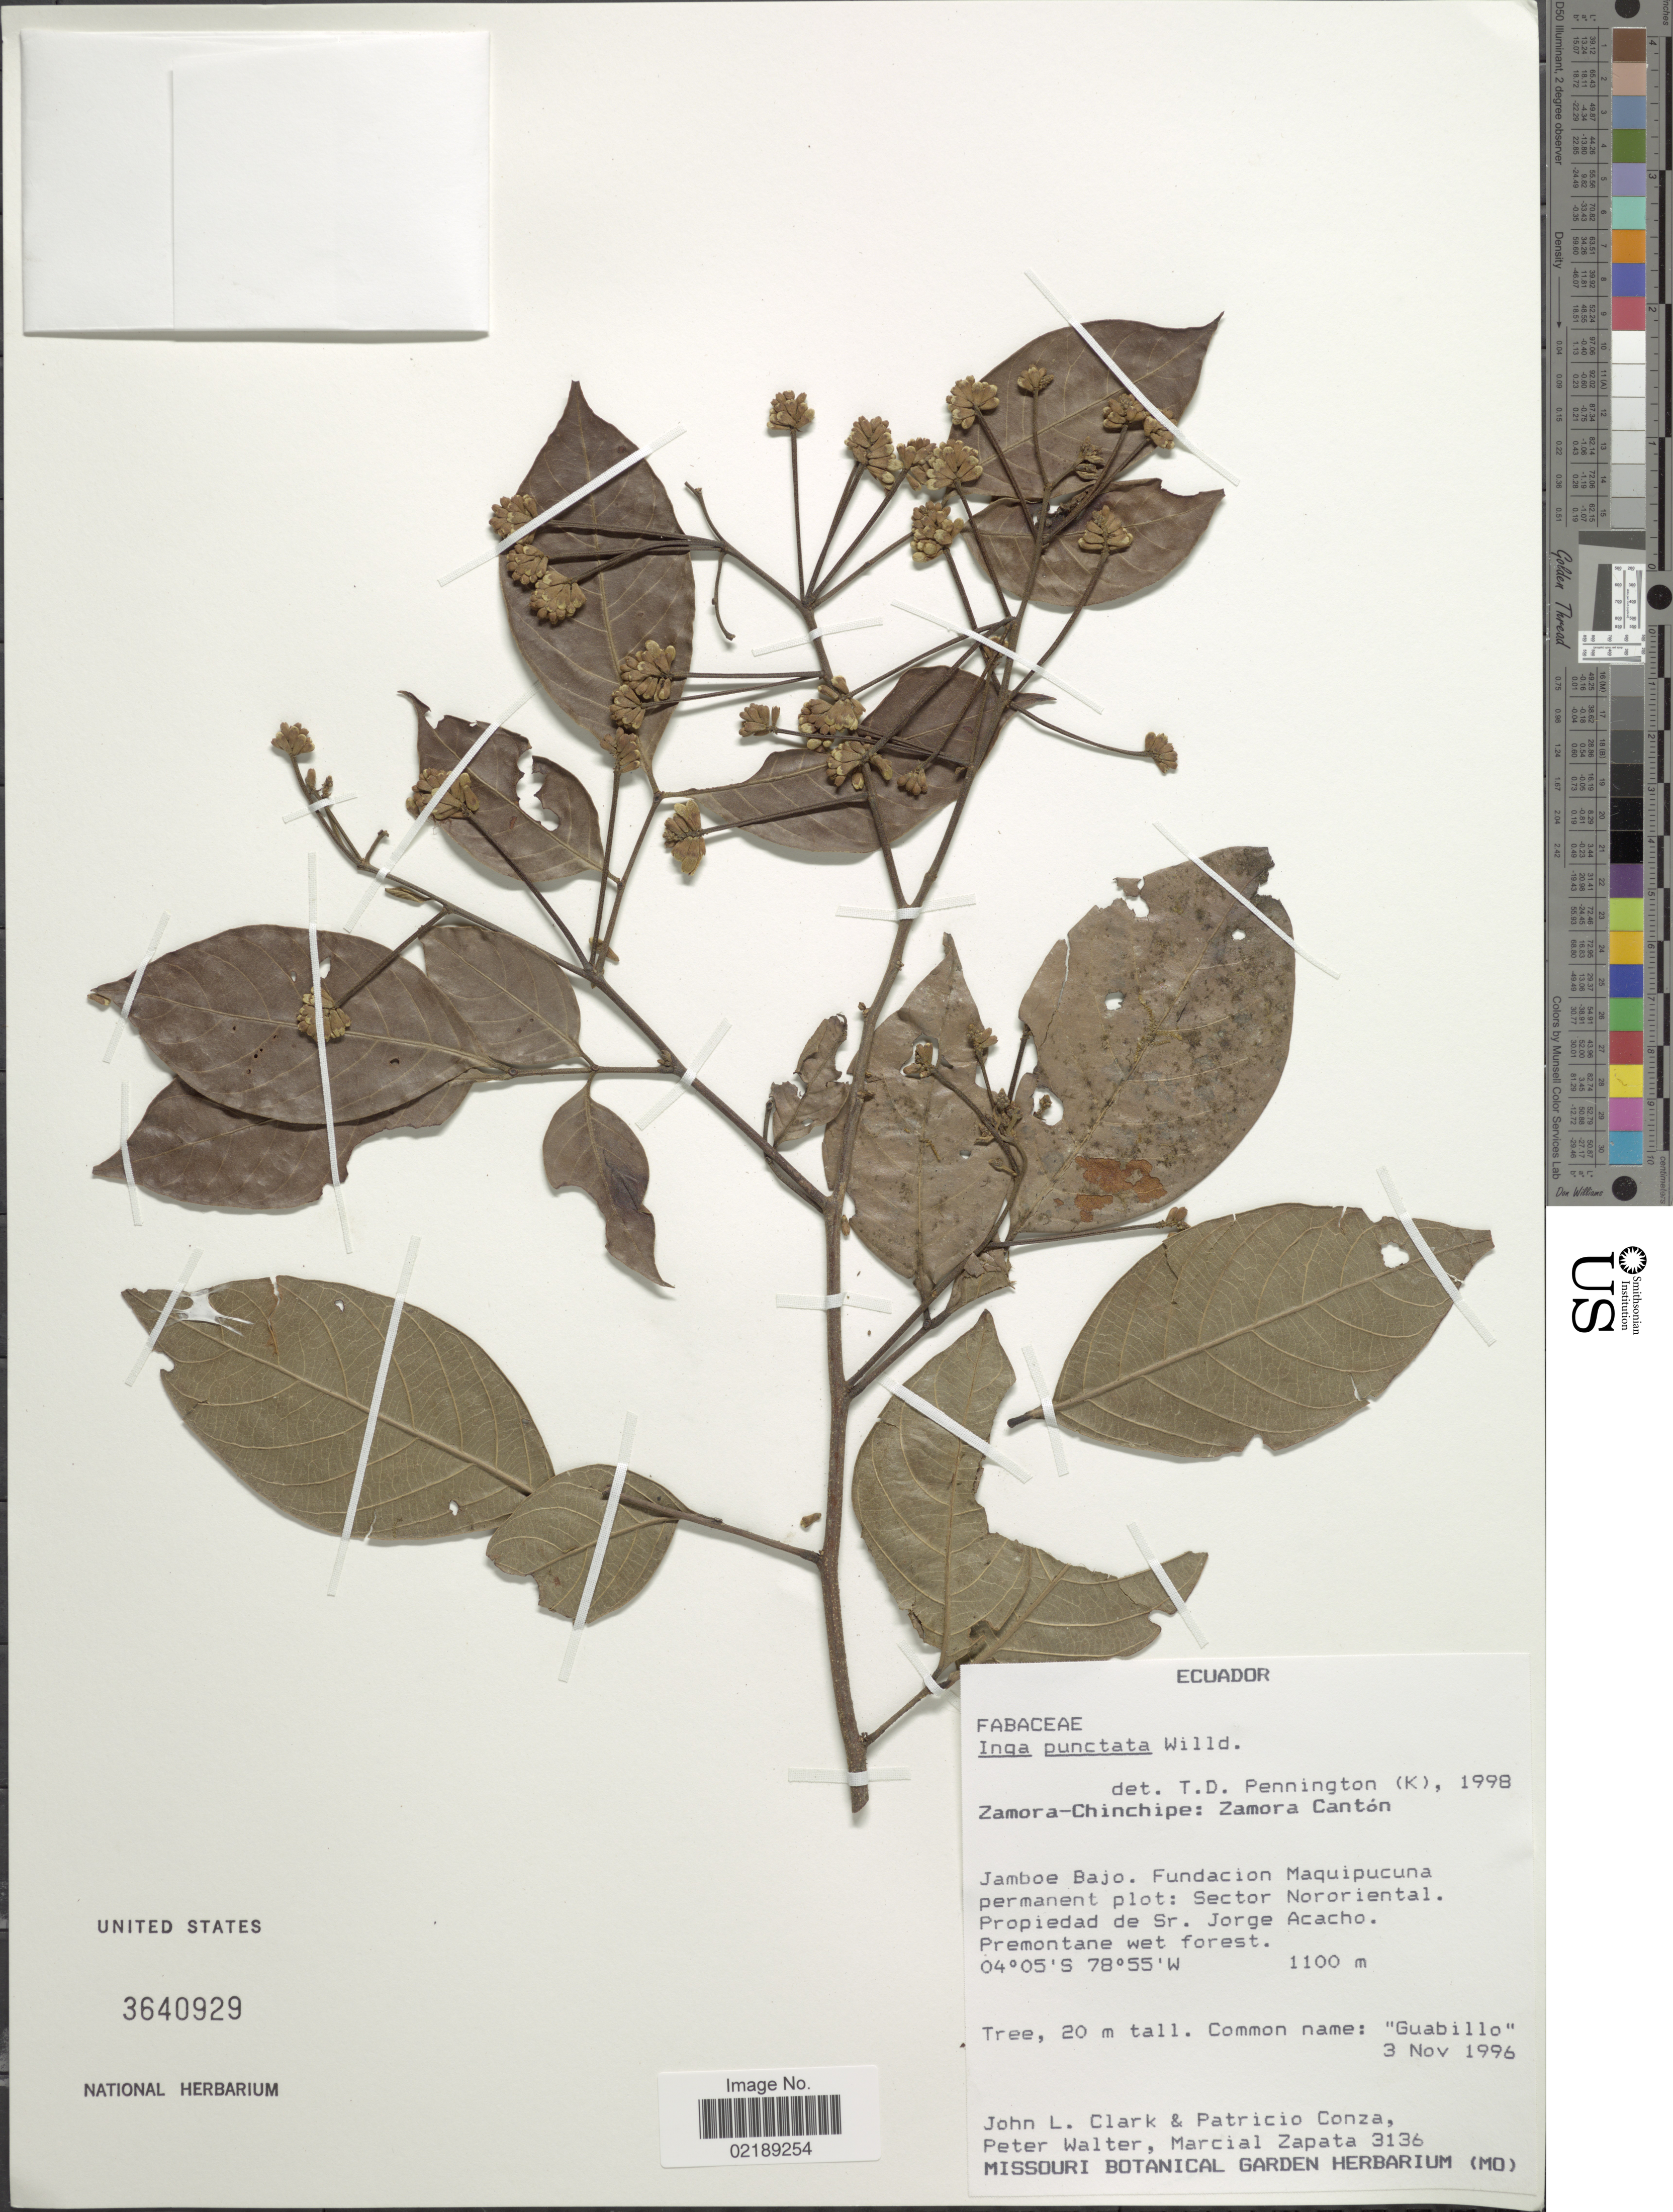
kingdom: Plantae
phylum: Tracheophyta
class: Magnoliopsida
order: Fabales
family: Fabaceae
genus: Inga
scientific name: Inga punctata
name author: Willd.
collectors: J. L. Clark, P. Conza, P. Walter & M. Zapata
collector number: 3136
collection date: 1996-11-03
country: Ecuador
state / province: Zamora-Chinchipe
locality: Zamora Canton, Jamboe Bajo, Fundacion Maquipucuna permanent plot: Sector Nororiental, Propiedad de Sr. Jorge Acacho.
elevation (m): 1100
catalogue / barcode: US 3640929